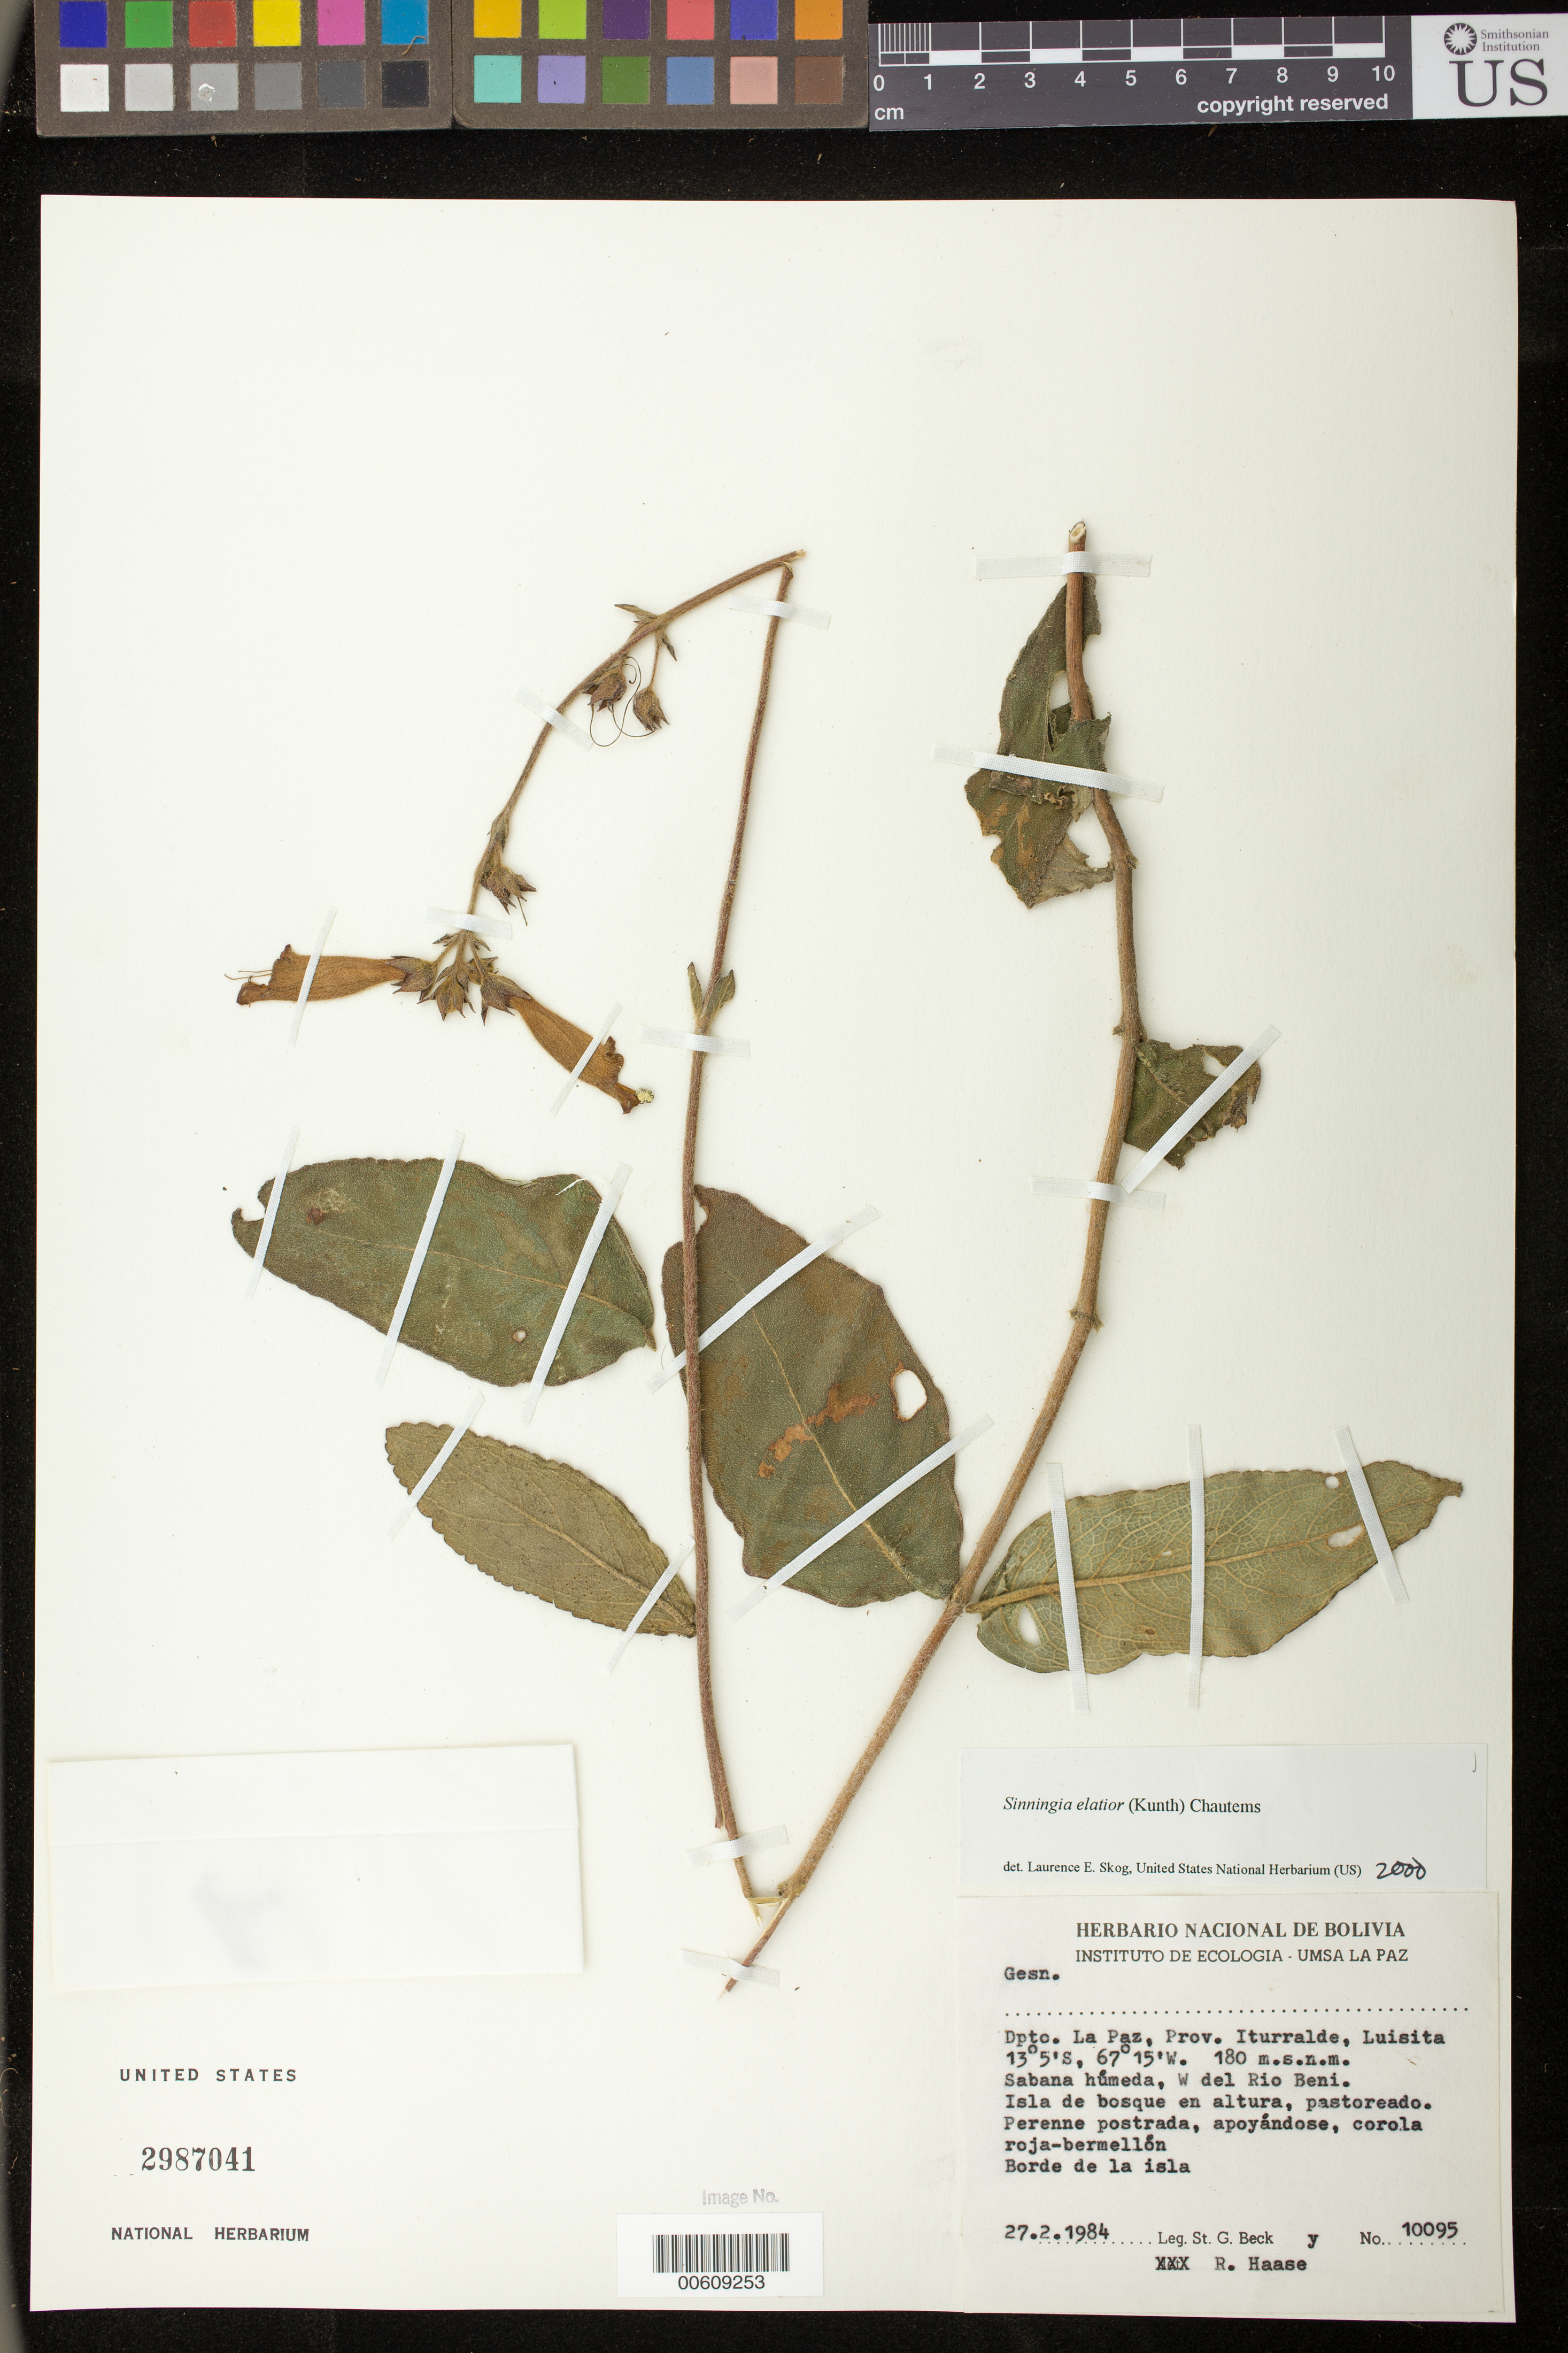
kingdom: Plantae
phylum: Tracheophyta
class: Magnoliopsida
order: Lamiales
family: Gesneriaceae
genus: Sinningia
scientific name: Sinningia elatior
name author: (Kunth) Chautems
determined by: Skog, Laurence E.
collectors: S. G. Beck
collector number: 10095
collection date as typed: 27 Feb 1984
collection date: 1984-02-27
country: Bolivia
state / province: La Paz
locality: Prov. Iturralde; Luisita, W del Rio Beni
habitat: Sabana húmeda; isla de bosque en altura, pastoreado; borde de la isla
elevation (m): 180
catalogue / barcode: US 2987041